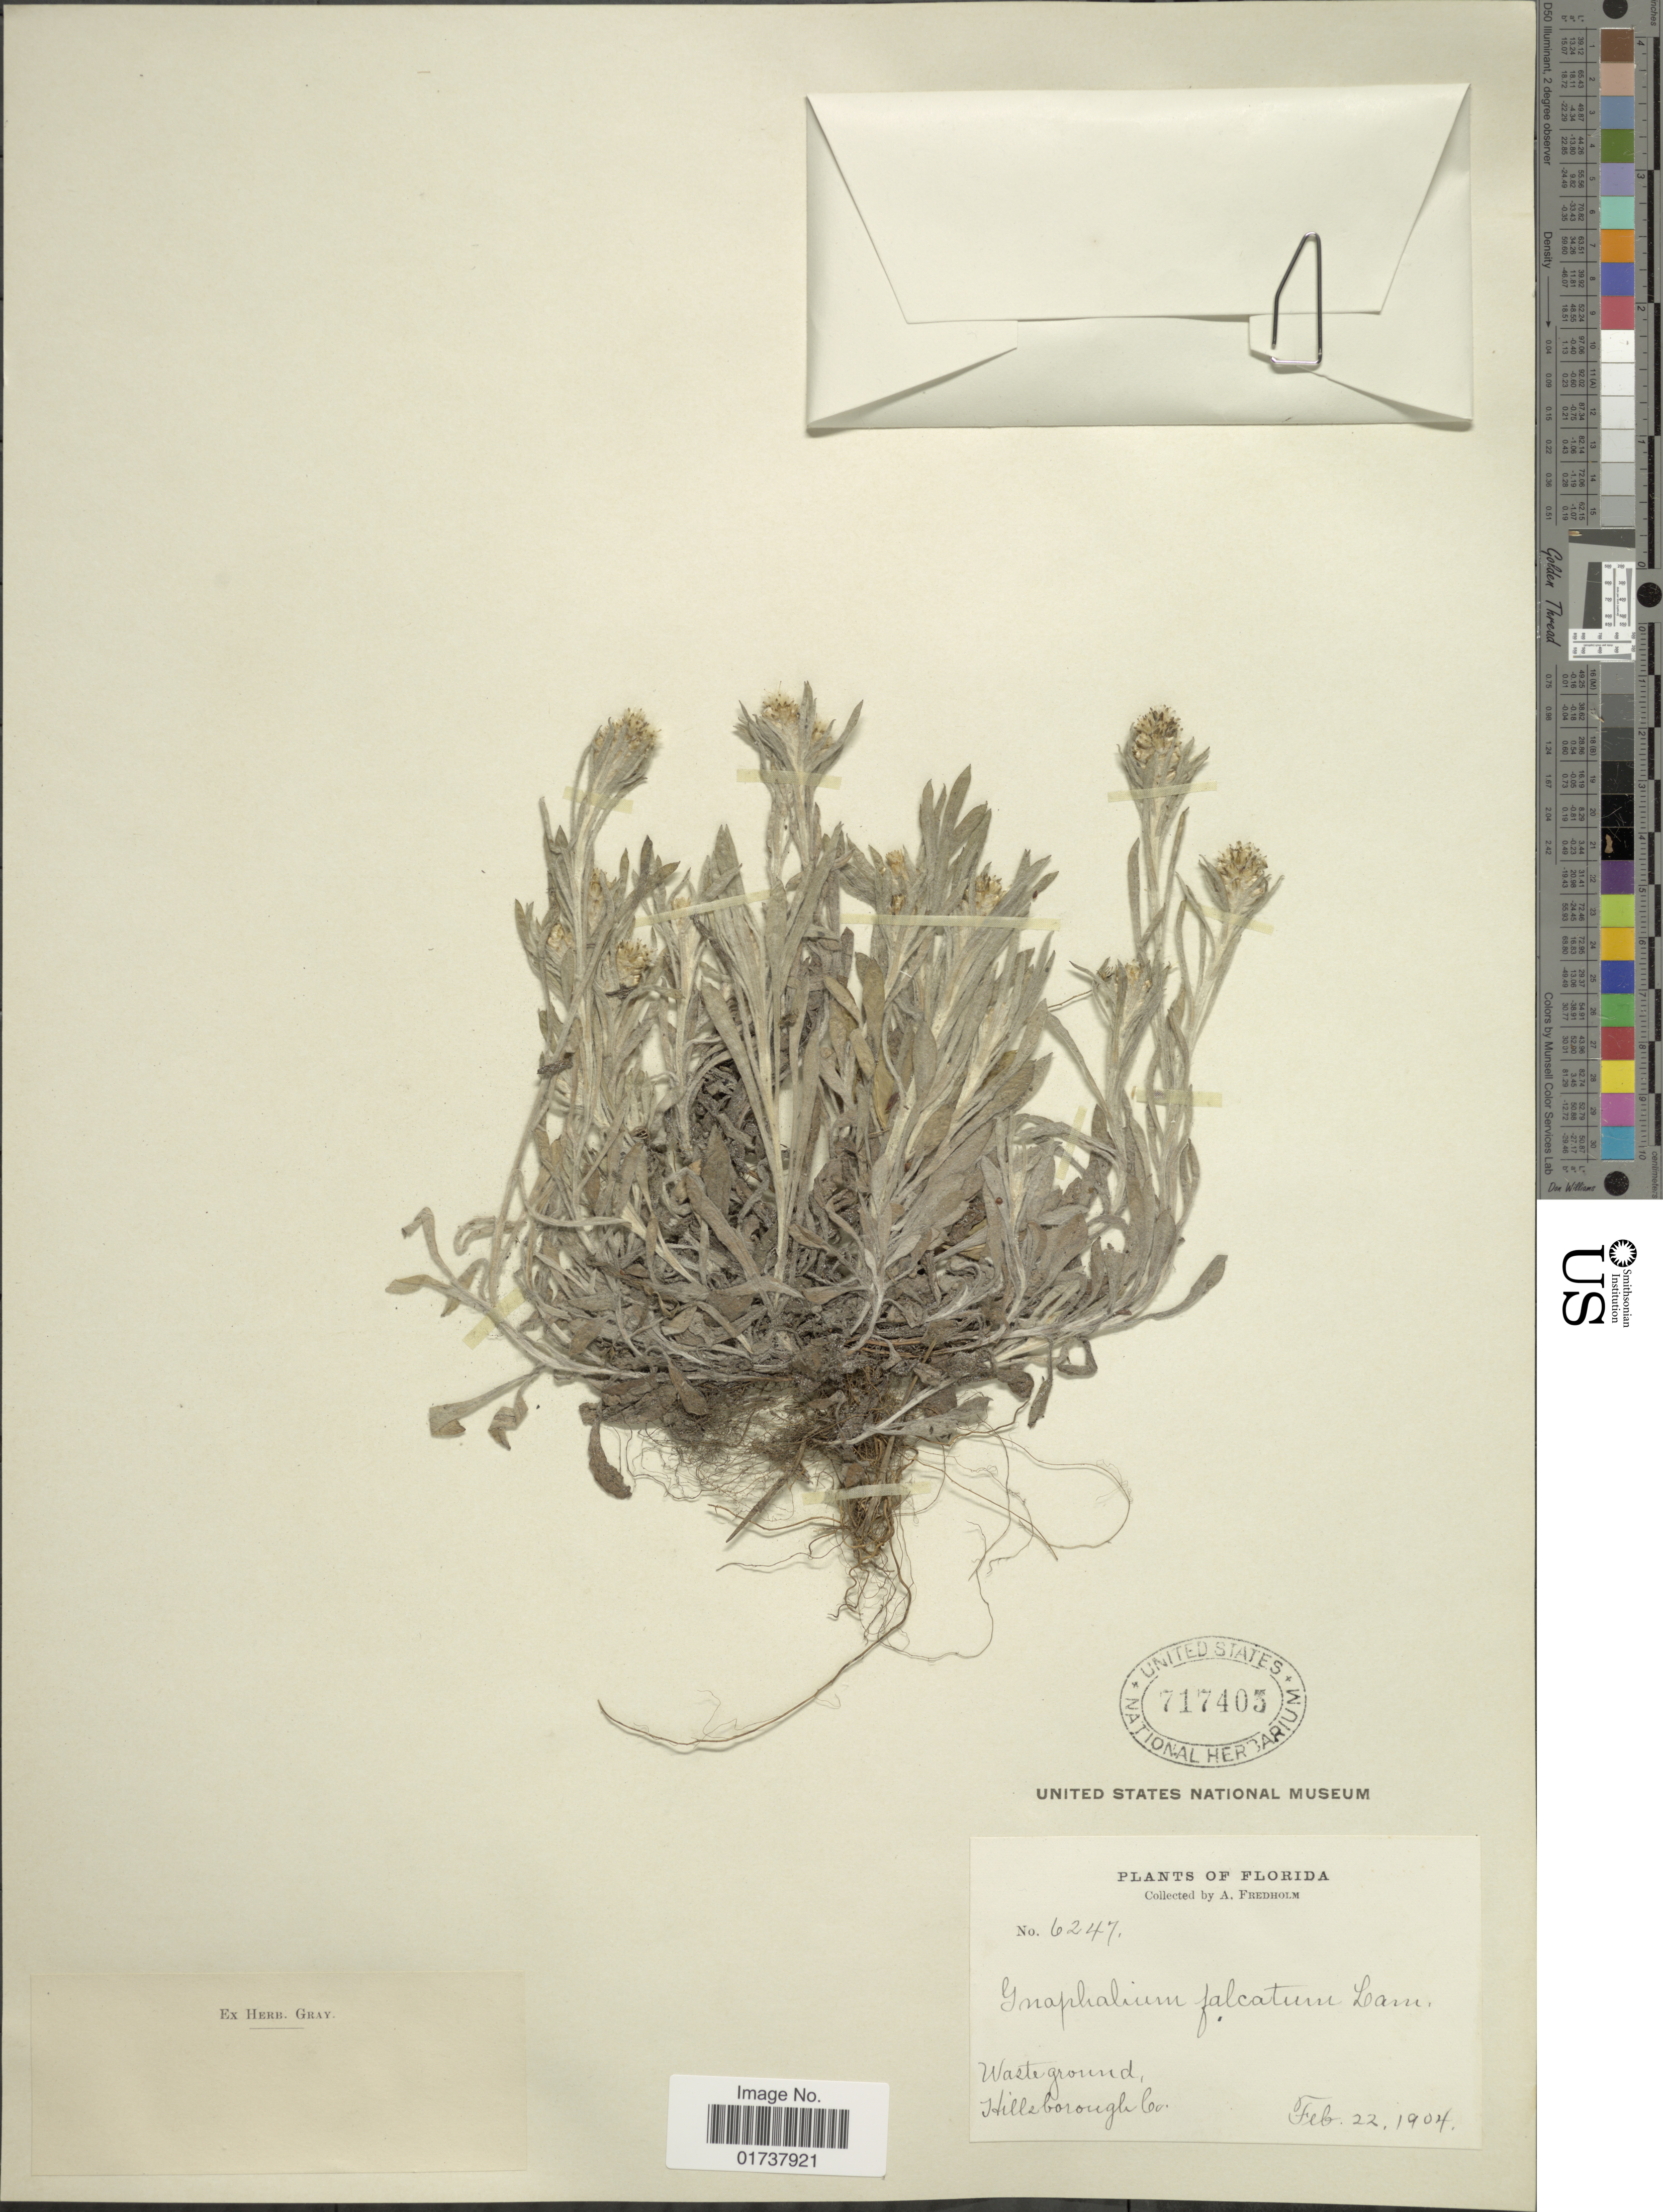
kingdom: Plantae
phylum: Tracheophyta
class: Magnoliopsida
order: Asterales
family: Asteraceae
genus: Gamochaeta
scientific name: Gamochaeta falcata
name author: (Lam.) Cabrera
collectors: A. Fredholm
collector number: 6247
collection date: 1904-02-22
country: United States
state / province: Florida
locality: Hillsborough Co.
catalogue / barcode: US 717405